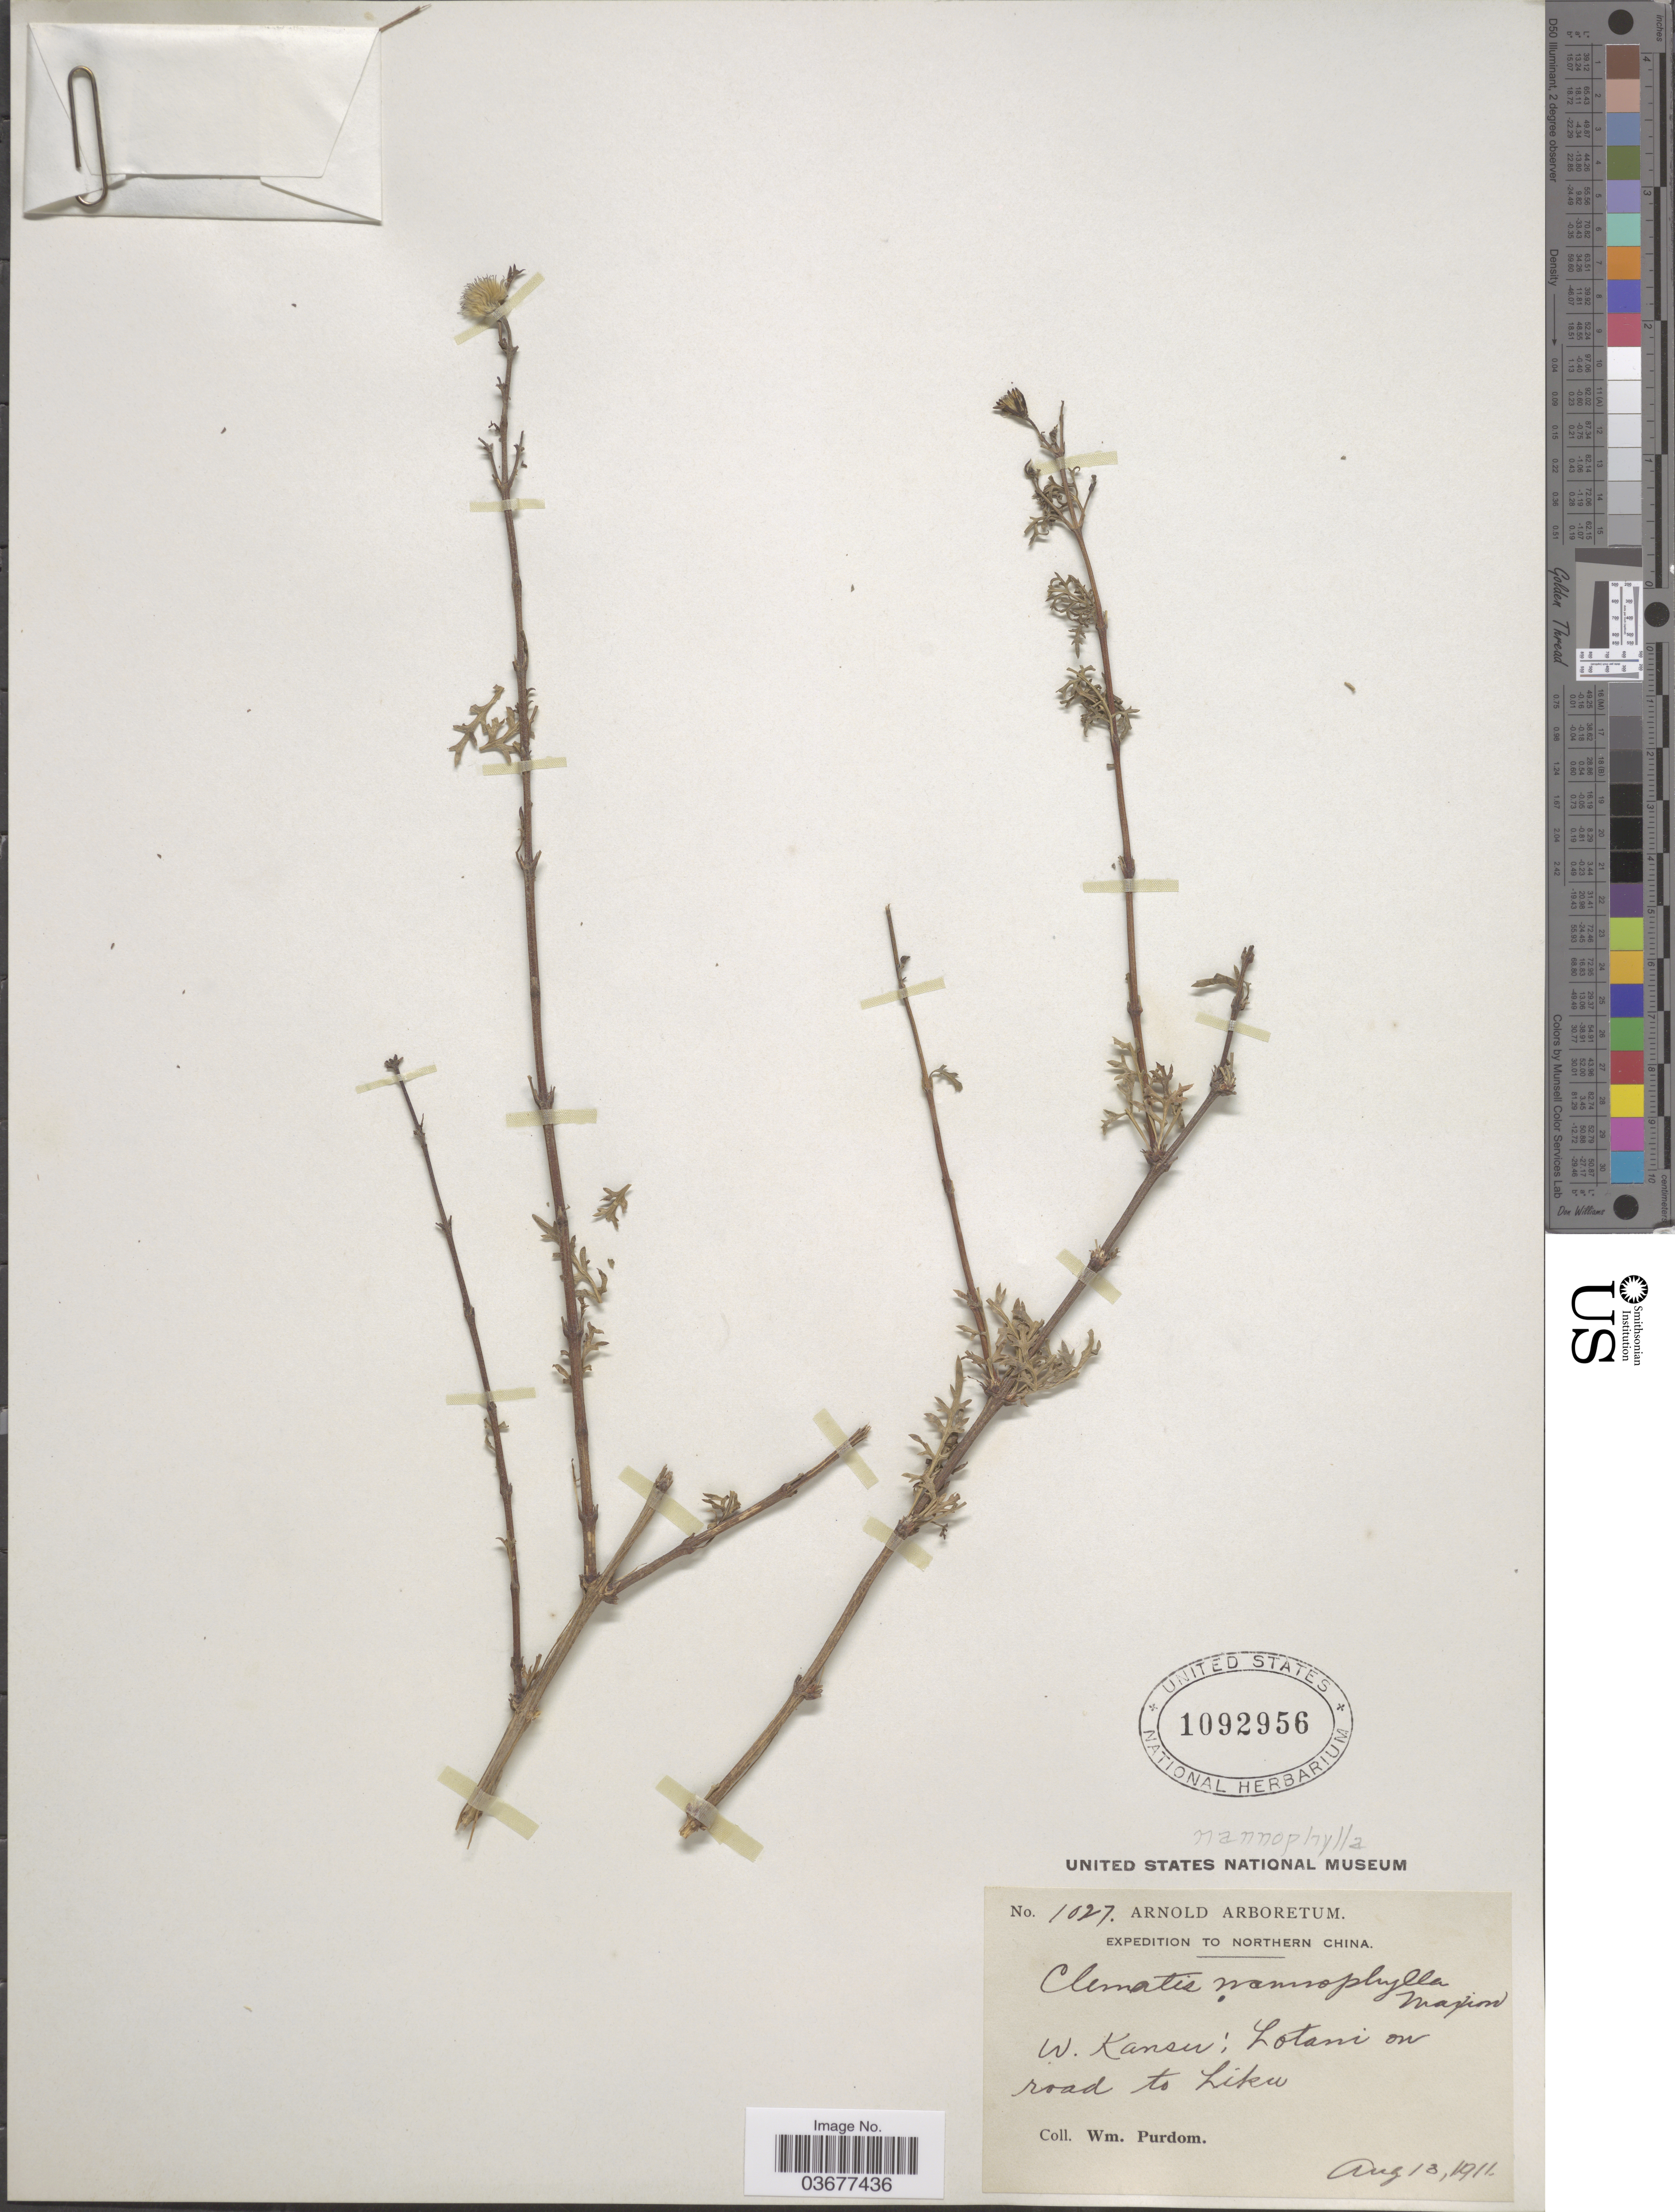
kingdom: Plantae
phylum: Tracheophyta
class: Magnoliopsida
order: Ranunculales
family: Ranunculaceae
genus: Clematis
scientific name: Clematis nannophylla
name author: Maxim.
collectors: W. Purdom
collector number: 1027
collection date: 1911-08-13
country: China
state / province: Gansu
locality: Northern China. W. Kansu; Lotani on road to Liku.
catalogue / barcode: US 1092956